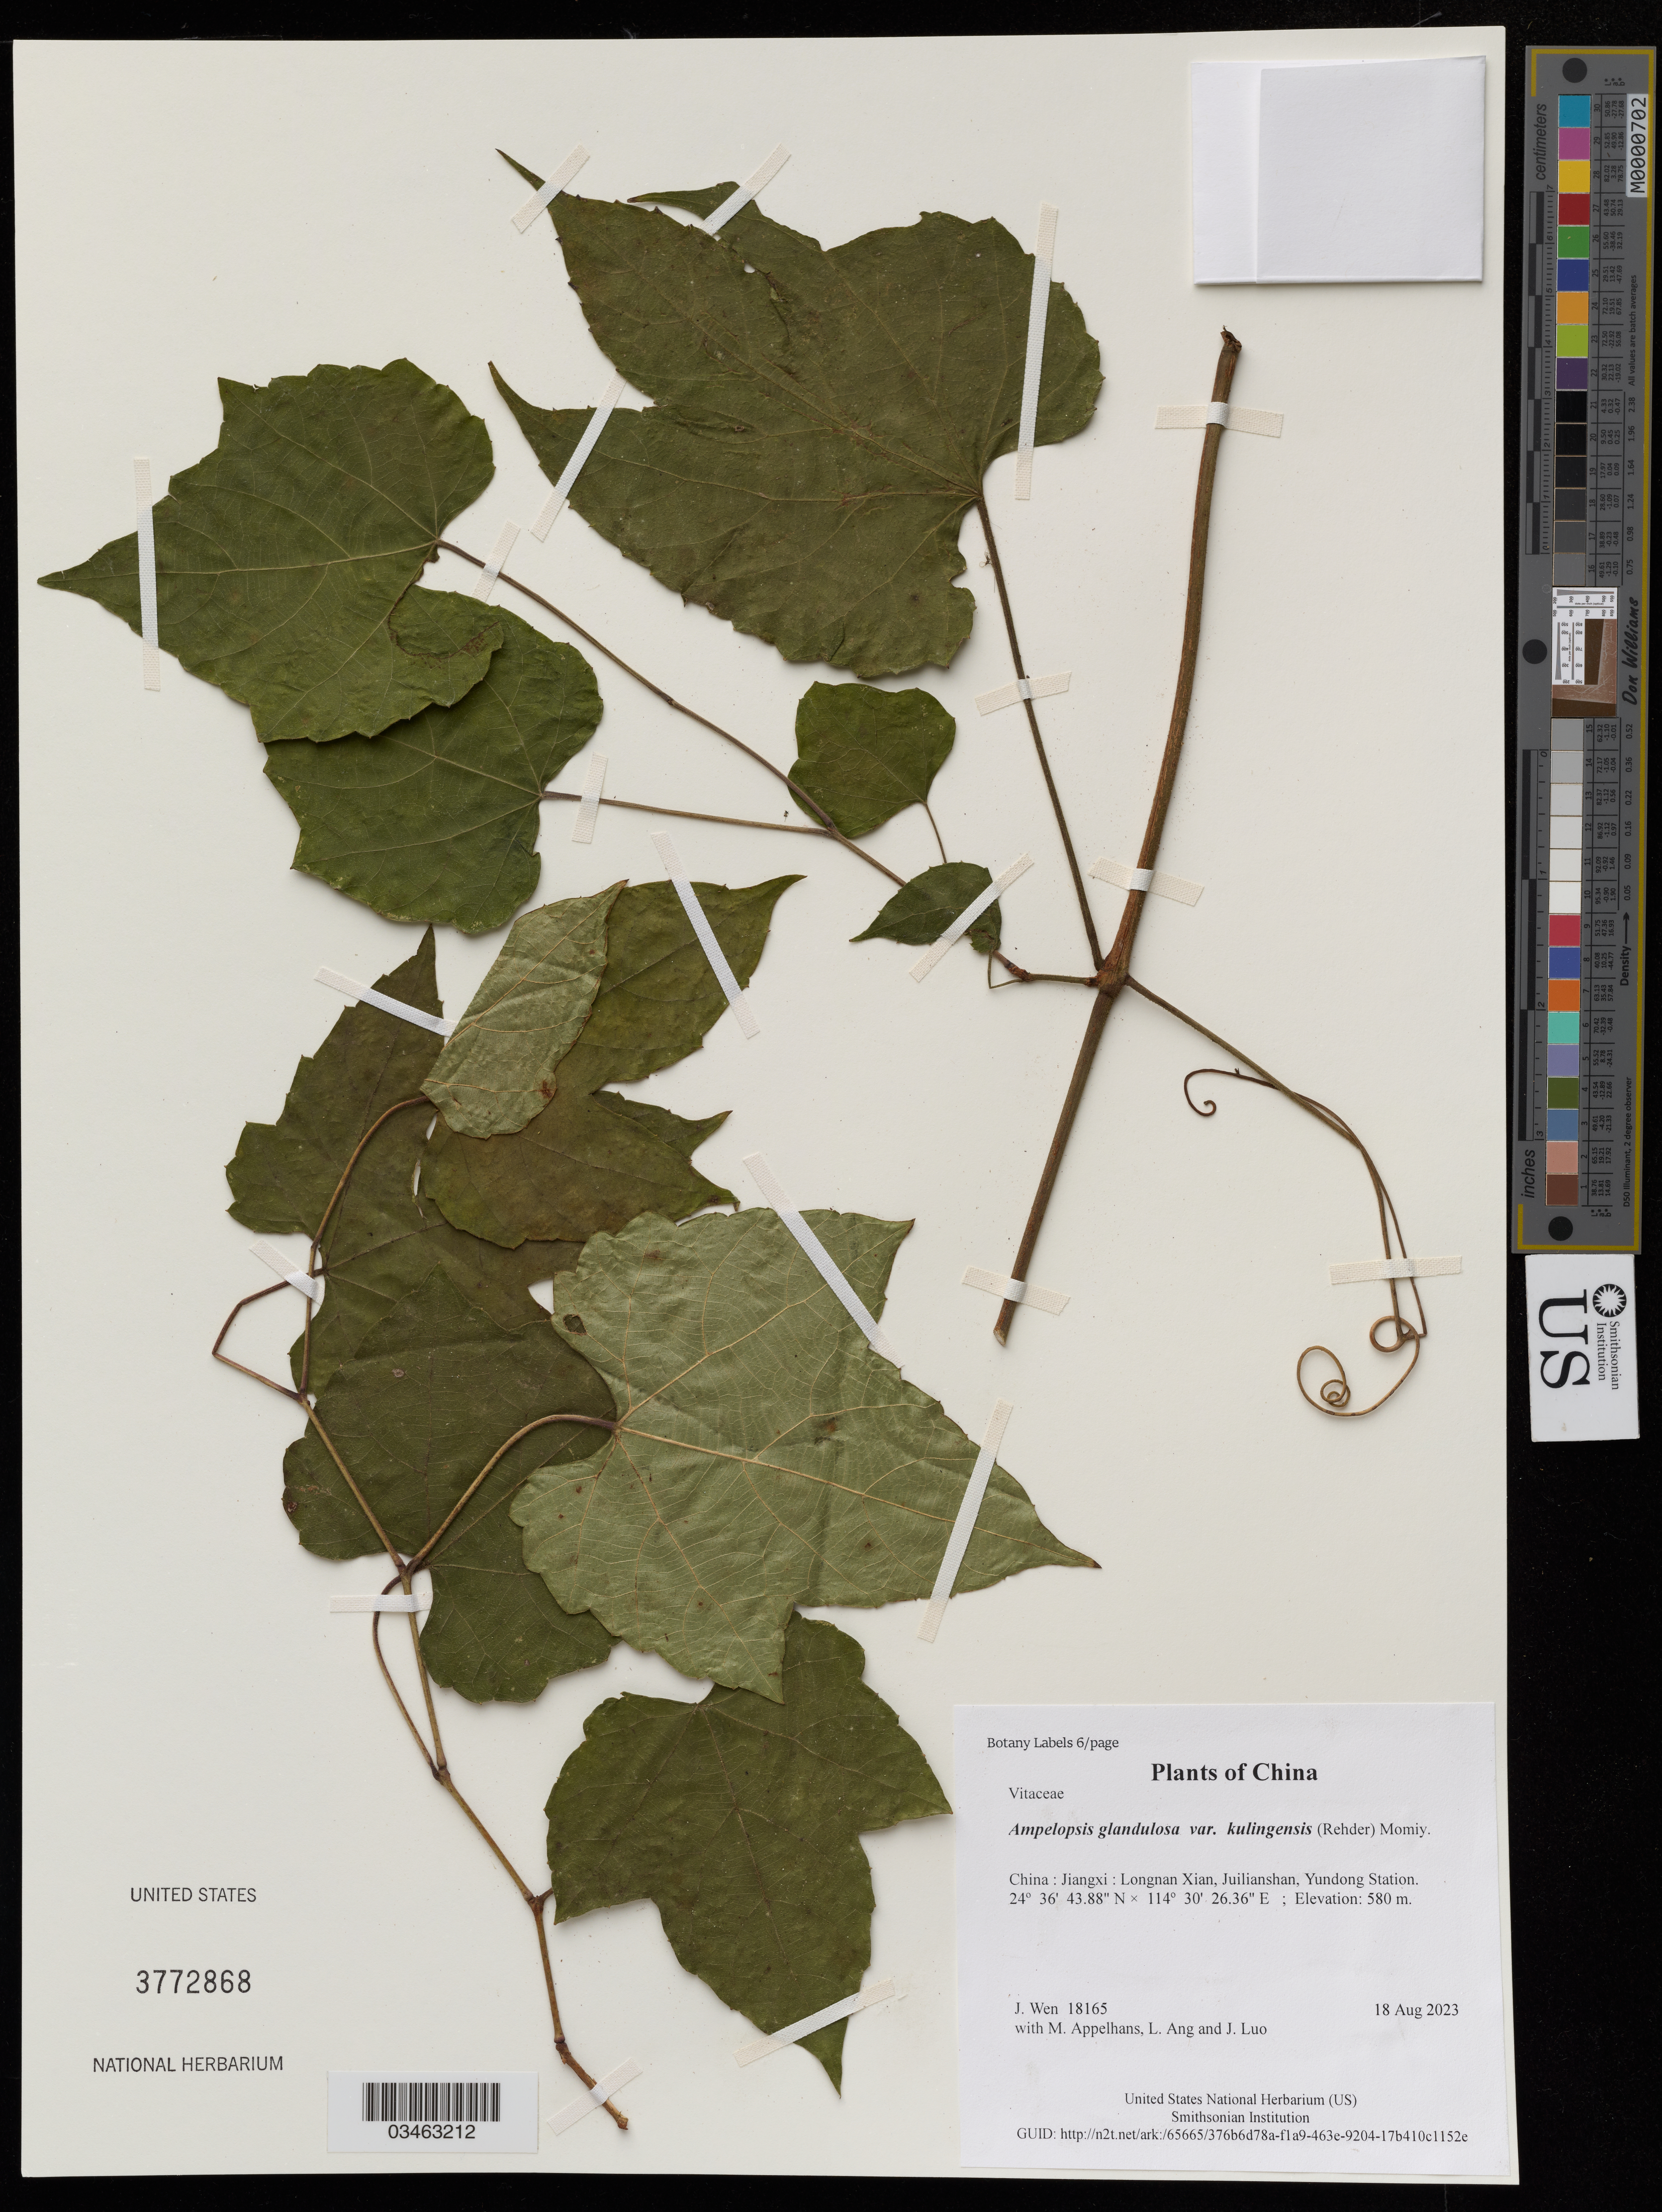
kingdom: Plantae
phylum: Tracheophyta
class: Magnoliopsida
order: Vitales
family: Vitaceae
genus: Ampelopsis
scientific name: Ampelopsis glandulosa var. kulingensis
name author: (Rehder) Momiy.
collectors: J. Wen, M. Appelhans, L. Ang & J. Luo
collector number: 18165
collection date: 2023-08-18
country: China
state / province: Jiangxi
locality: Longnan Xian, Juilianshan, Yundong Station.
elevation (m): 580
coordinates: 24.612189 N, 114.507322 E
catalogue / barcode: US 3772868